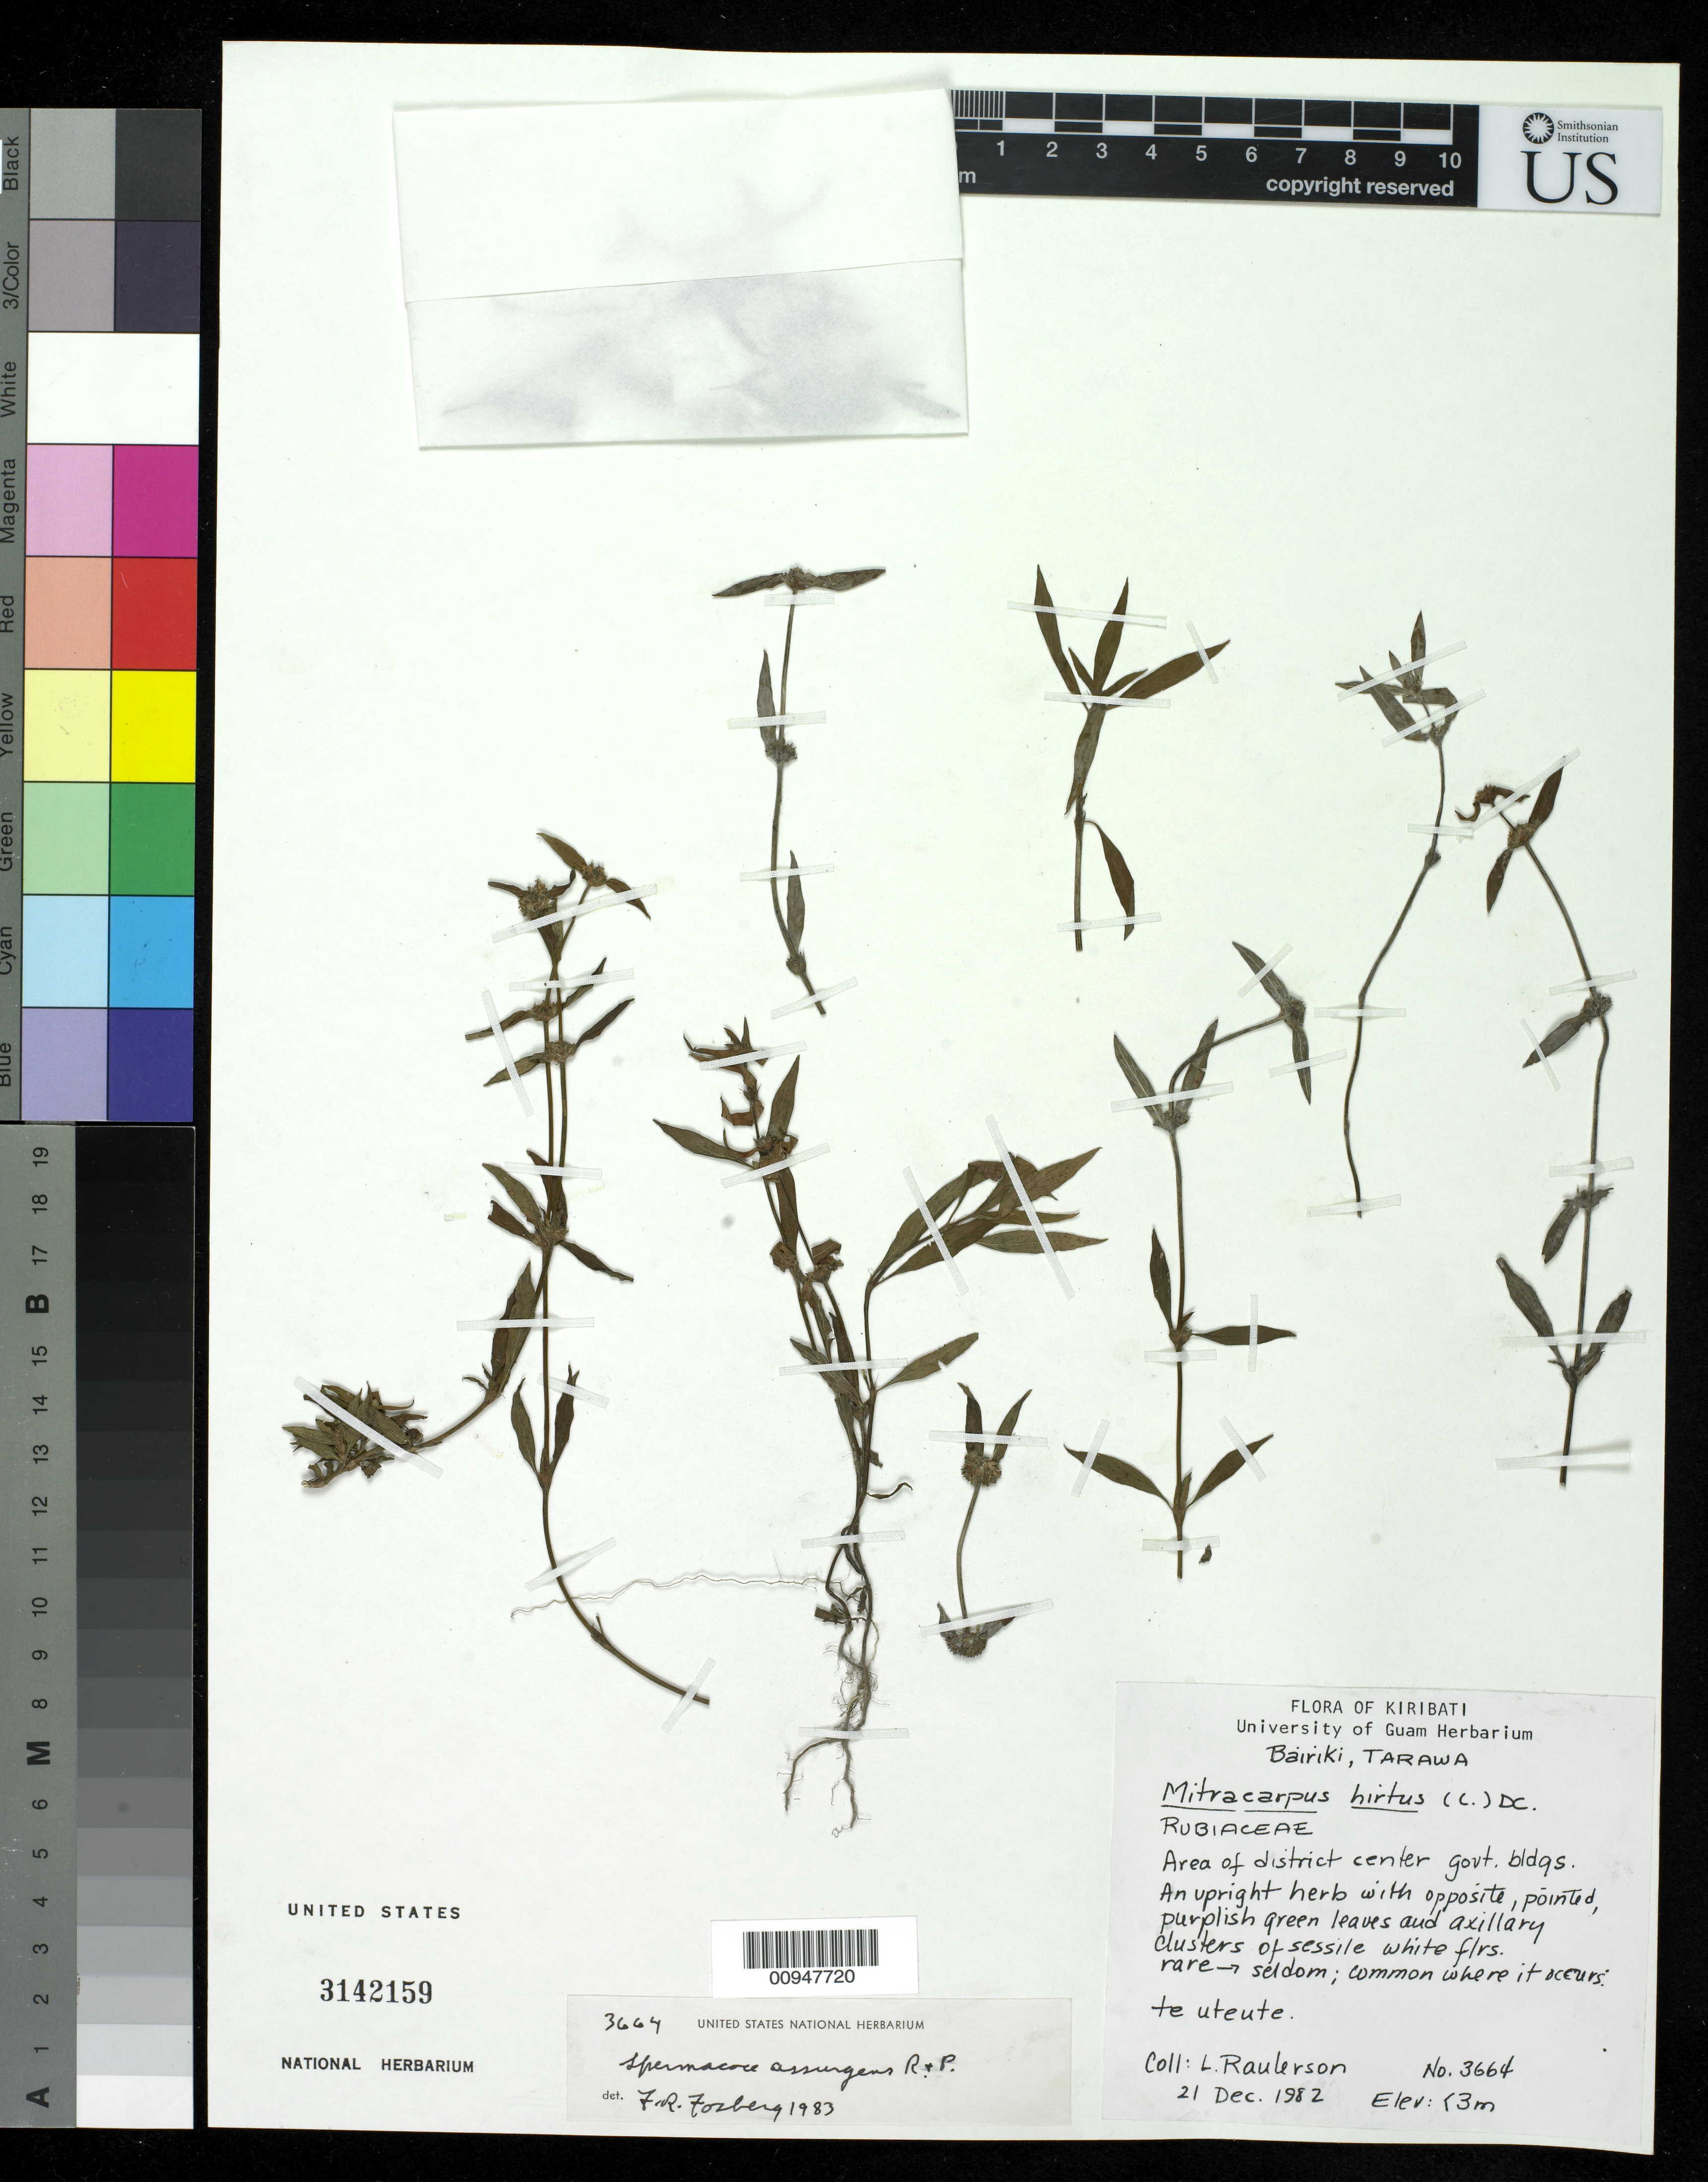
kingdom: Plantae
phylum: Tracheophyta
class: Magnoliopsida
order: Gentianales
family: Rubiaceae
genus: Spermacoce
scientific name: Spermacoce remota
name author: Lam.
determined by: Wagner, W. L., (BOT), Smithsonian Institution - National Museum of Natural History (UNITED STATES)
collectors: L. Raulerson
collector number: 3664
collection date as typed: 21 Dec 1982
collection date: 1982-12-21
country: Kiribati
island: Tarawa Atoll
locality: Area of district center govt. buildings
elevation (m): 3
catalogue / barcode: US 3142159